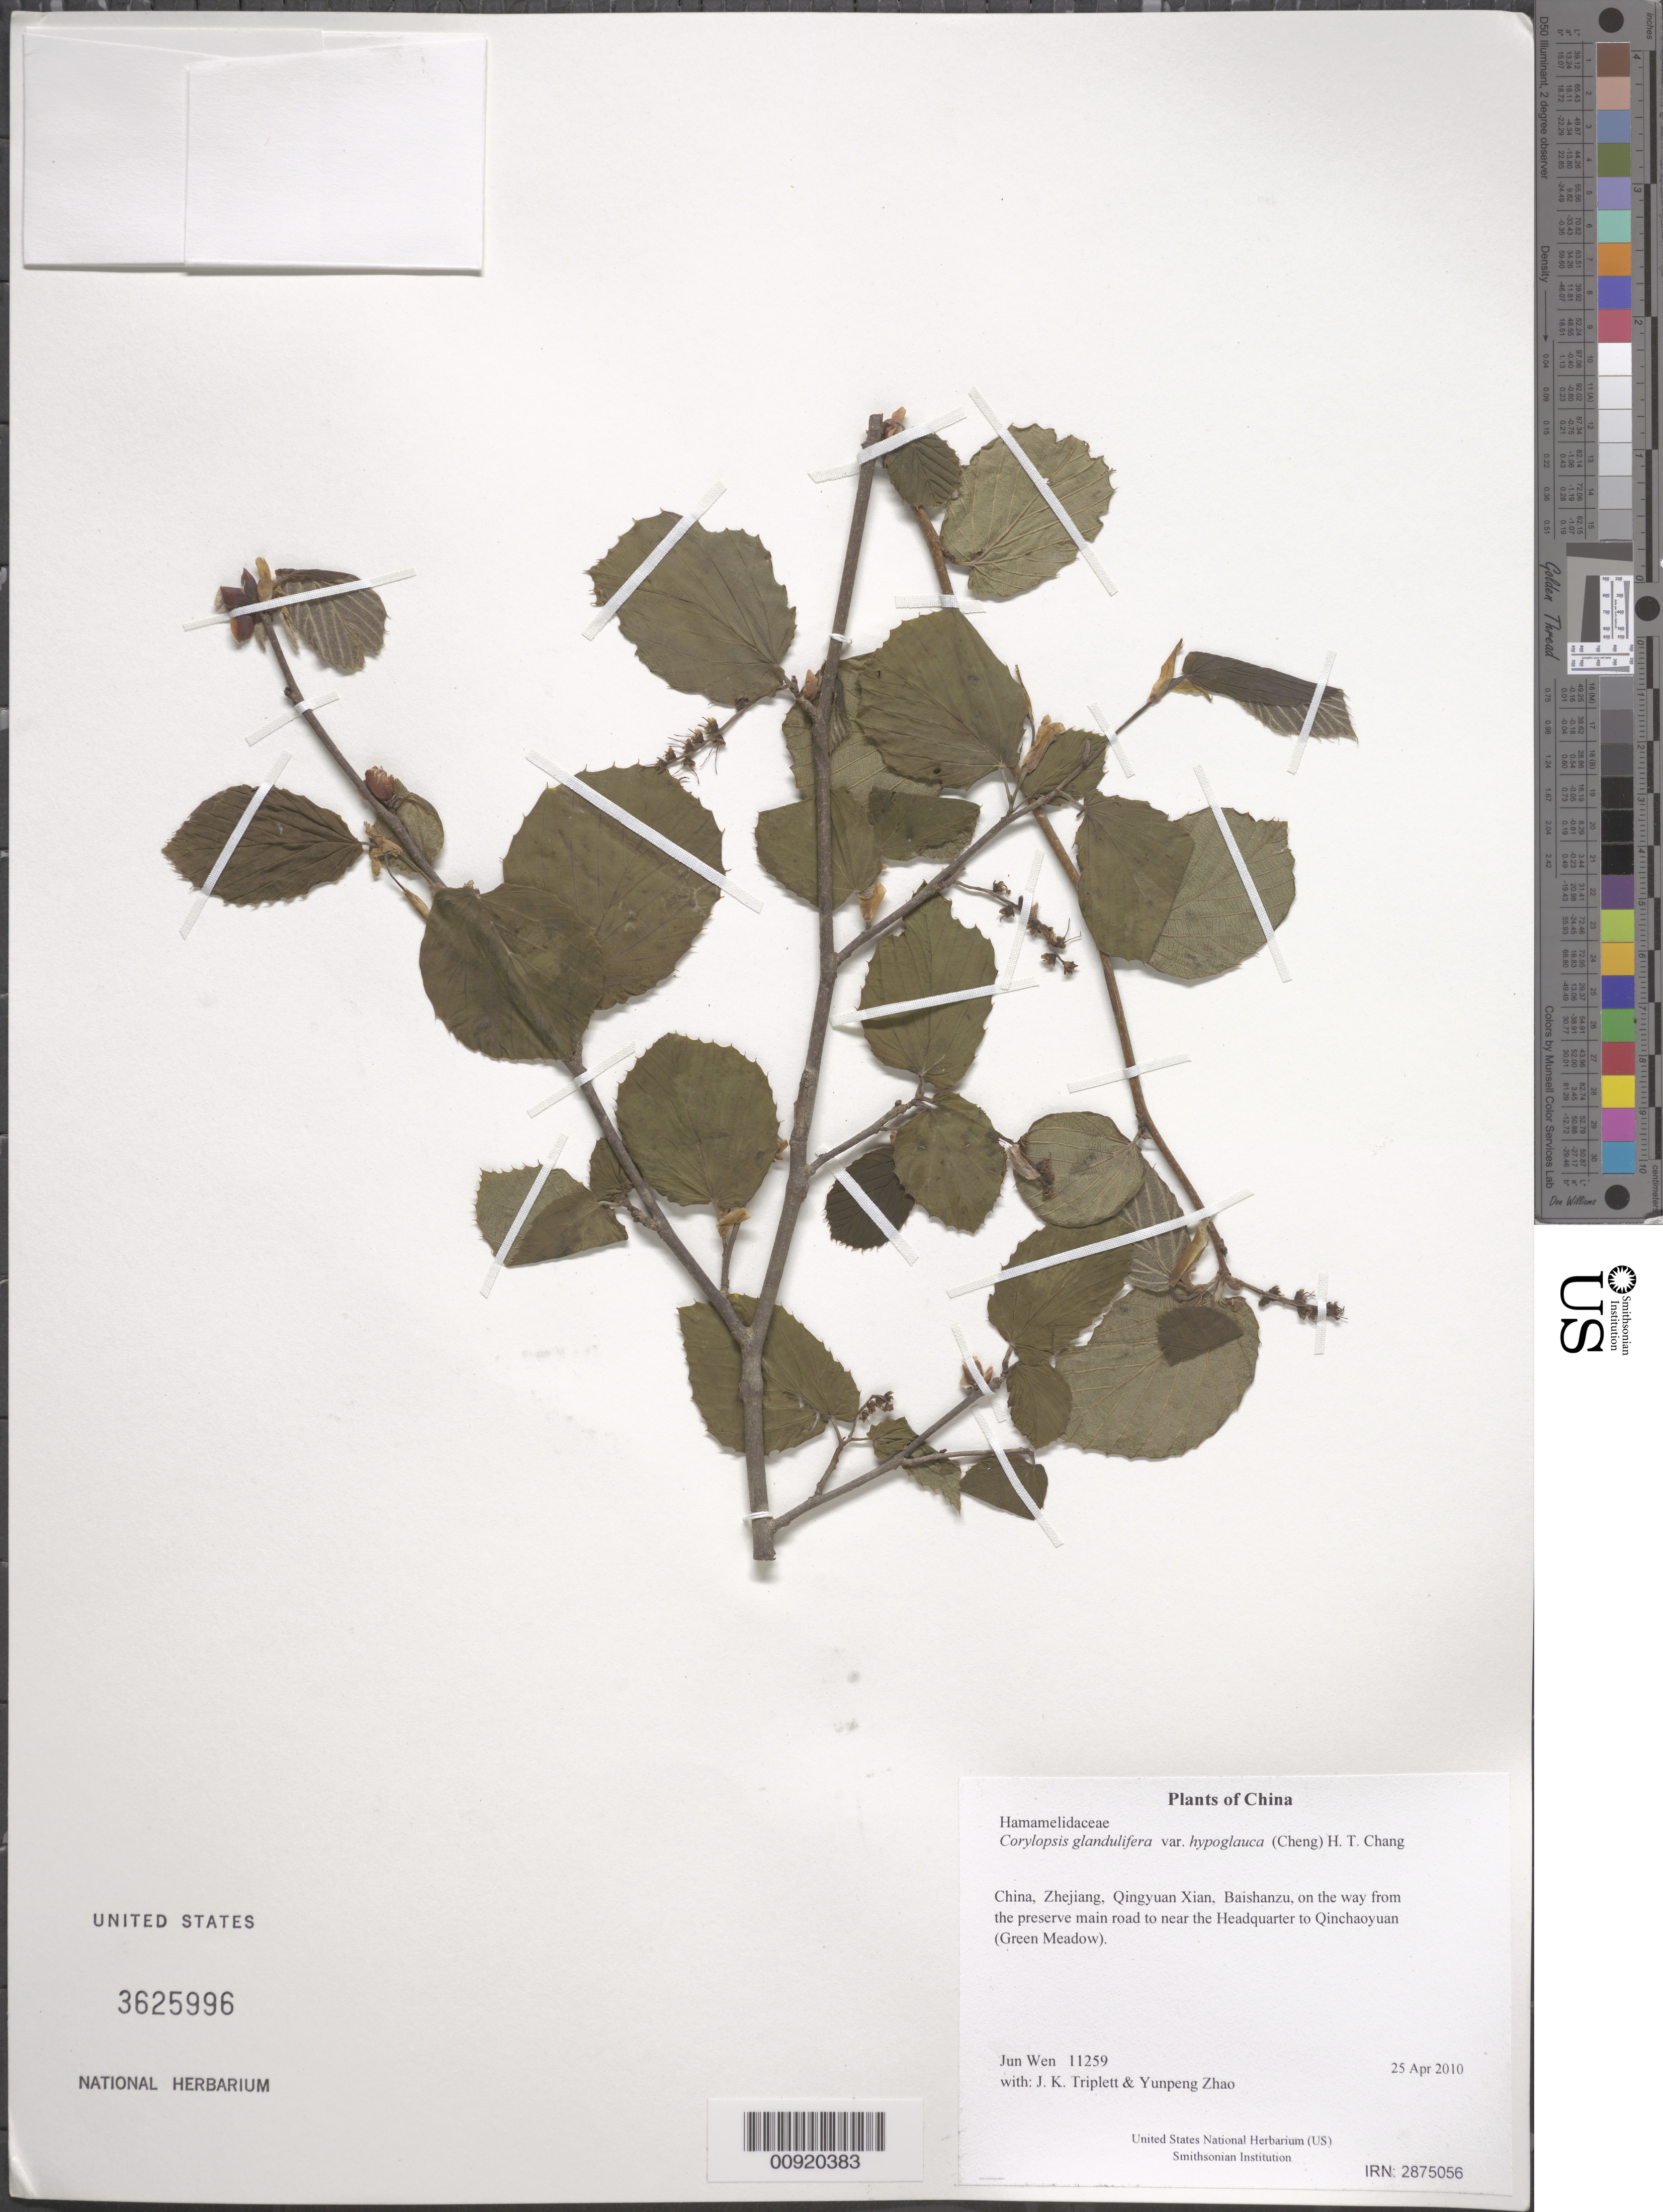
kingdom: Plantae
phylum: Tracheophyta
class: Magnoliopsida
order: Saxifragales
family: Hamamelidaceae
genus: Corylopsis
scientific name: Corylopsis glandulifera var. hypoglauca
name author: (Cheng) H. T. Chang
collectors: J. Wen, J. K. Triplett & Yunpeng Zhao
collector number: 11259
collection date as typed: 25 Apr 2010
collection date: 2010-04-25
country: China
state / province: Zhejiang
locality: Qingyuan Xian, Baishanzu, on the way from the preserve main road to near the Headquarter to Qinchaoyuan (Green Meadow).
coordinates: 27 43.836 N, 119 11.136 E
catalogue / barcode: US 3625996